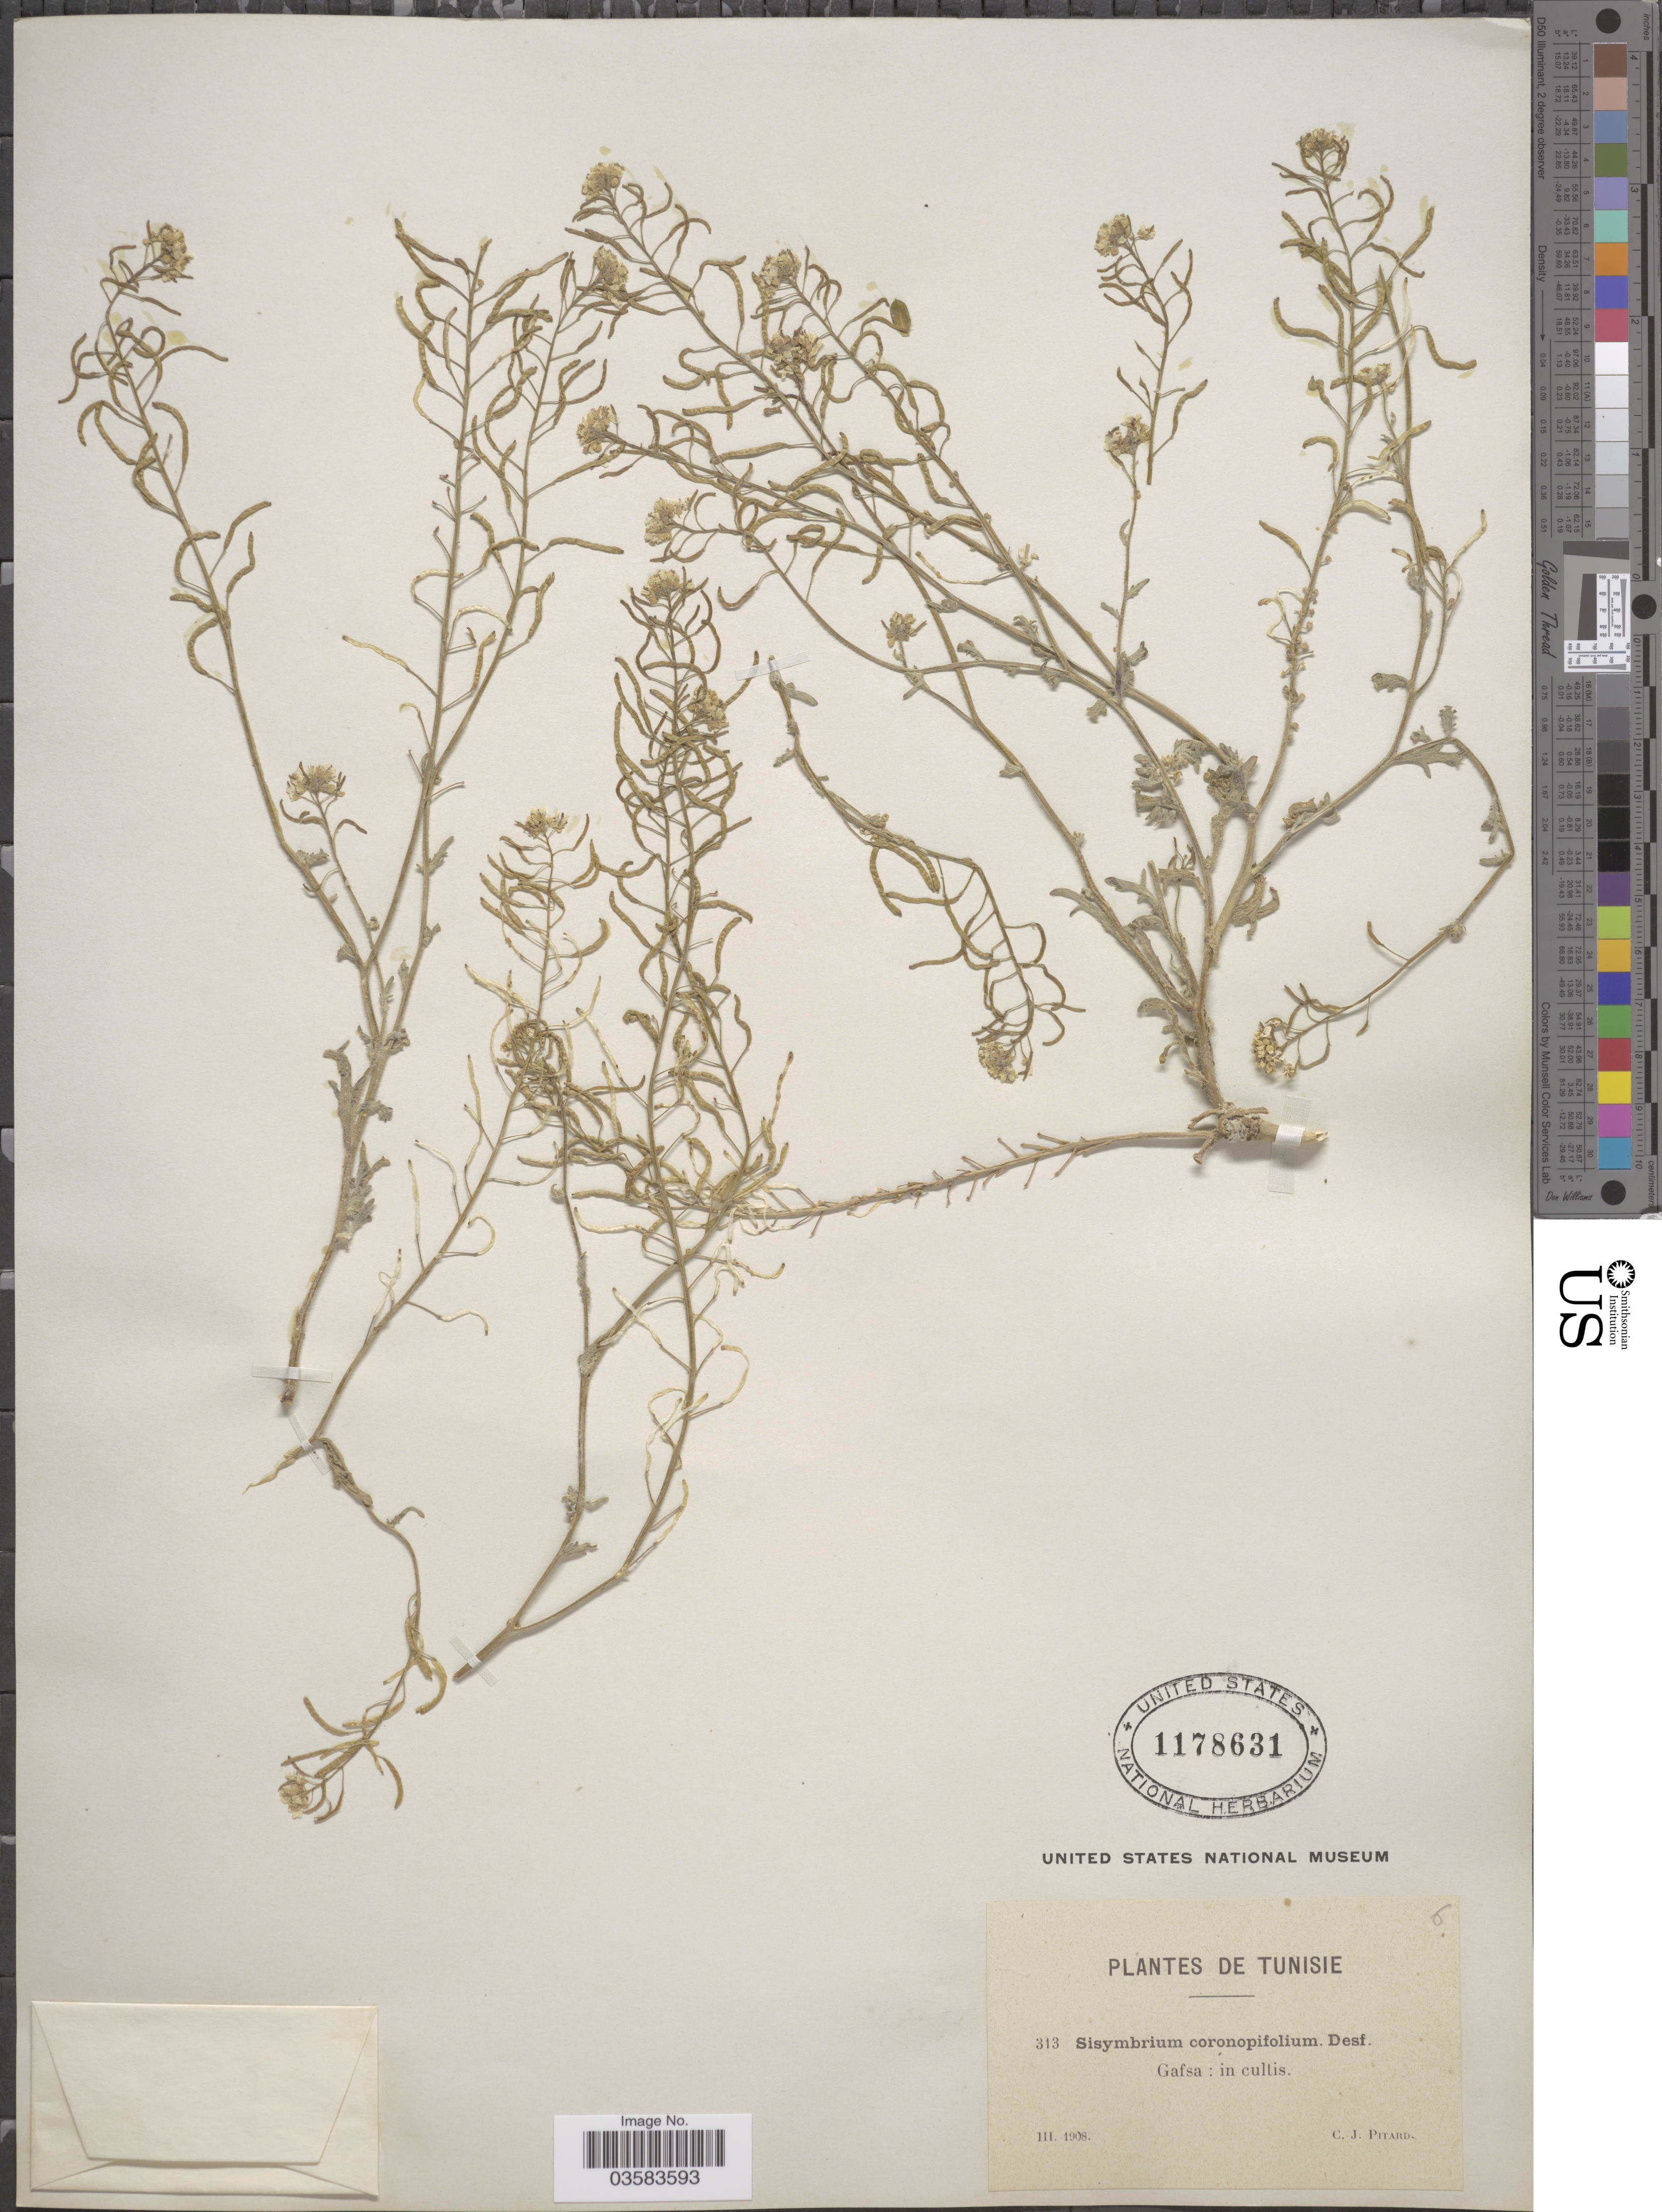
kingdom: Plantae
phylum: Tracheophyta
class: Magnoliopsida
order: Brassicales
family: Brassicaceae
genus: Sisymbrium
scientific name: Sisymbrium coronopifolium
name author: Desf.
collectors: C. Pitard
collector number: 313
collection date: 1908-03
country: Tunisia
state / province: Gafsa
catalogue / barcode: US 1178631